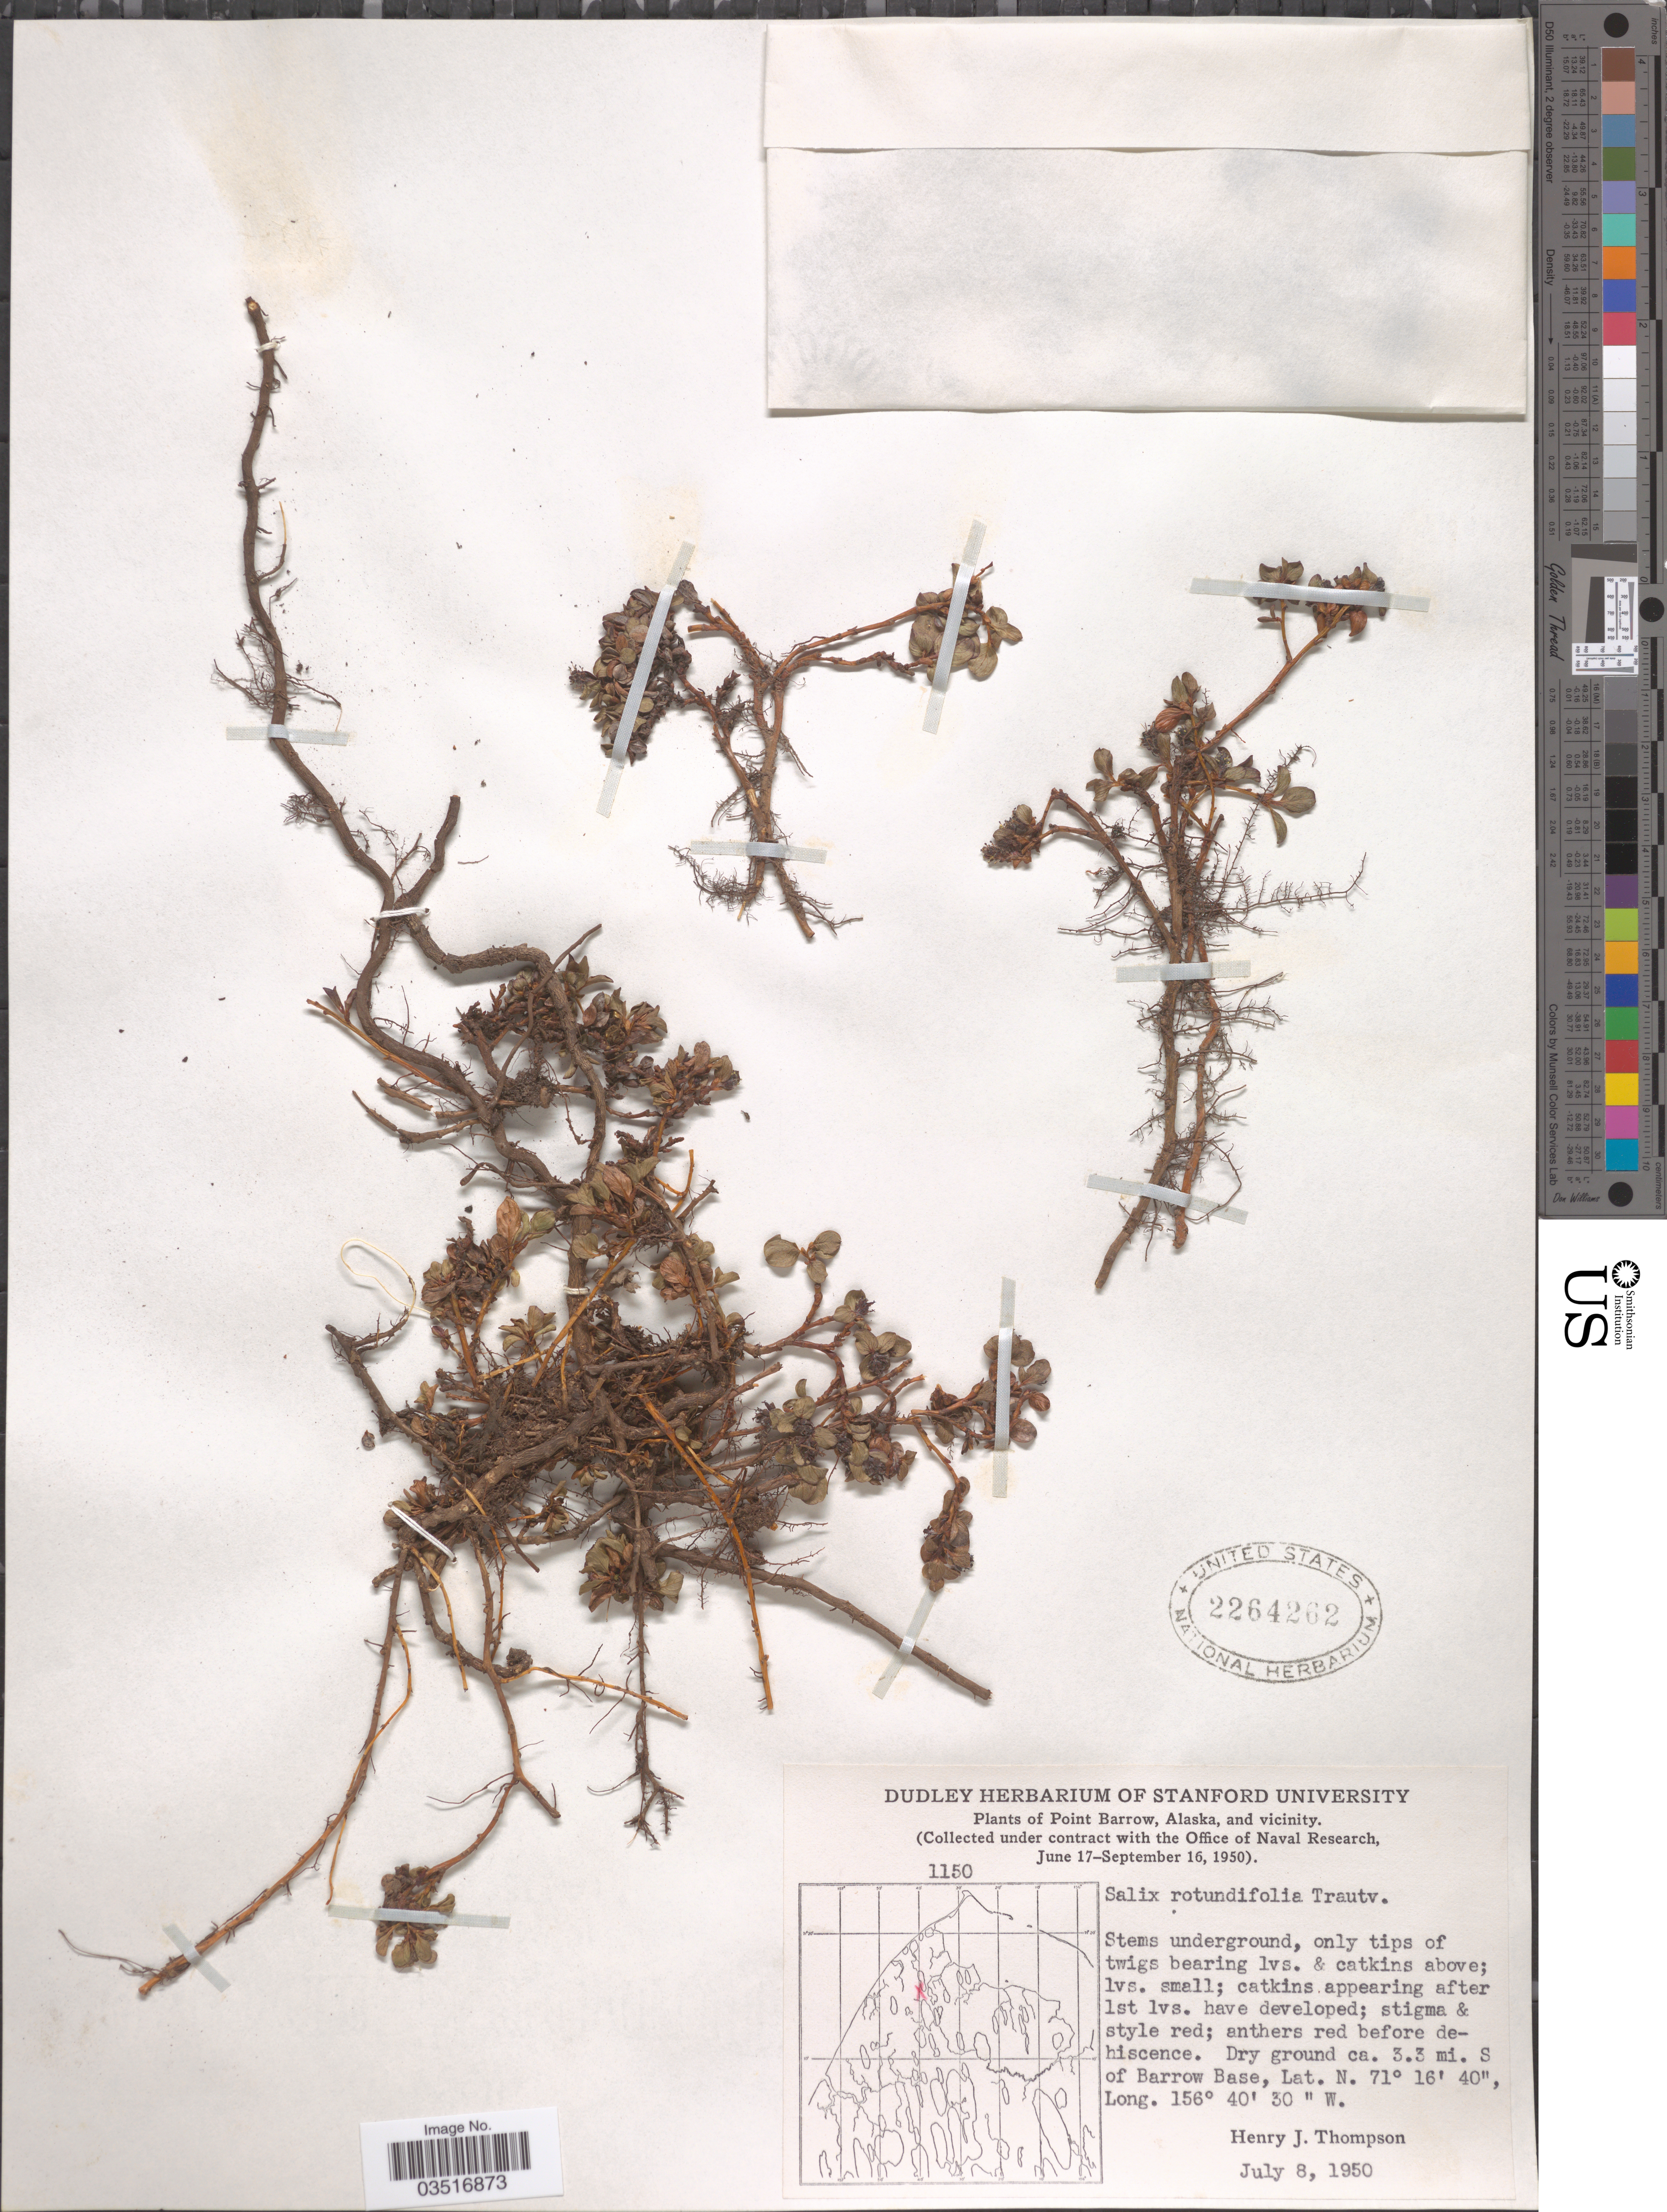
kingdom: Plantae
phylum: Tracheophyta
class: Magnoliopsida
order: Malpighiales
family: Salicaceae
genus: Salix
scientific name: Salix rotundifolia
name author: Trautv.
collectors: H. Thompson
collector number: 1150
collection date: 1950-07-08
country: United States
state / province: Alaska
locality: Point Barrow, Alaska, and vicinity. Dry ground ca. 3.3 mi. S. of Barrow Base.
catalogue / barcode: US 2264262